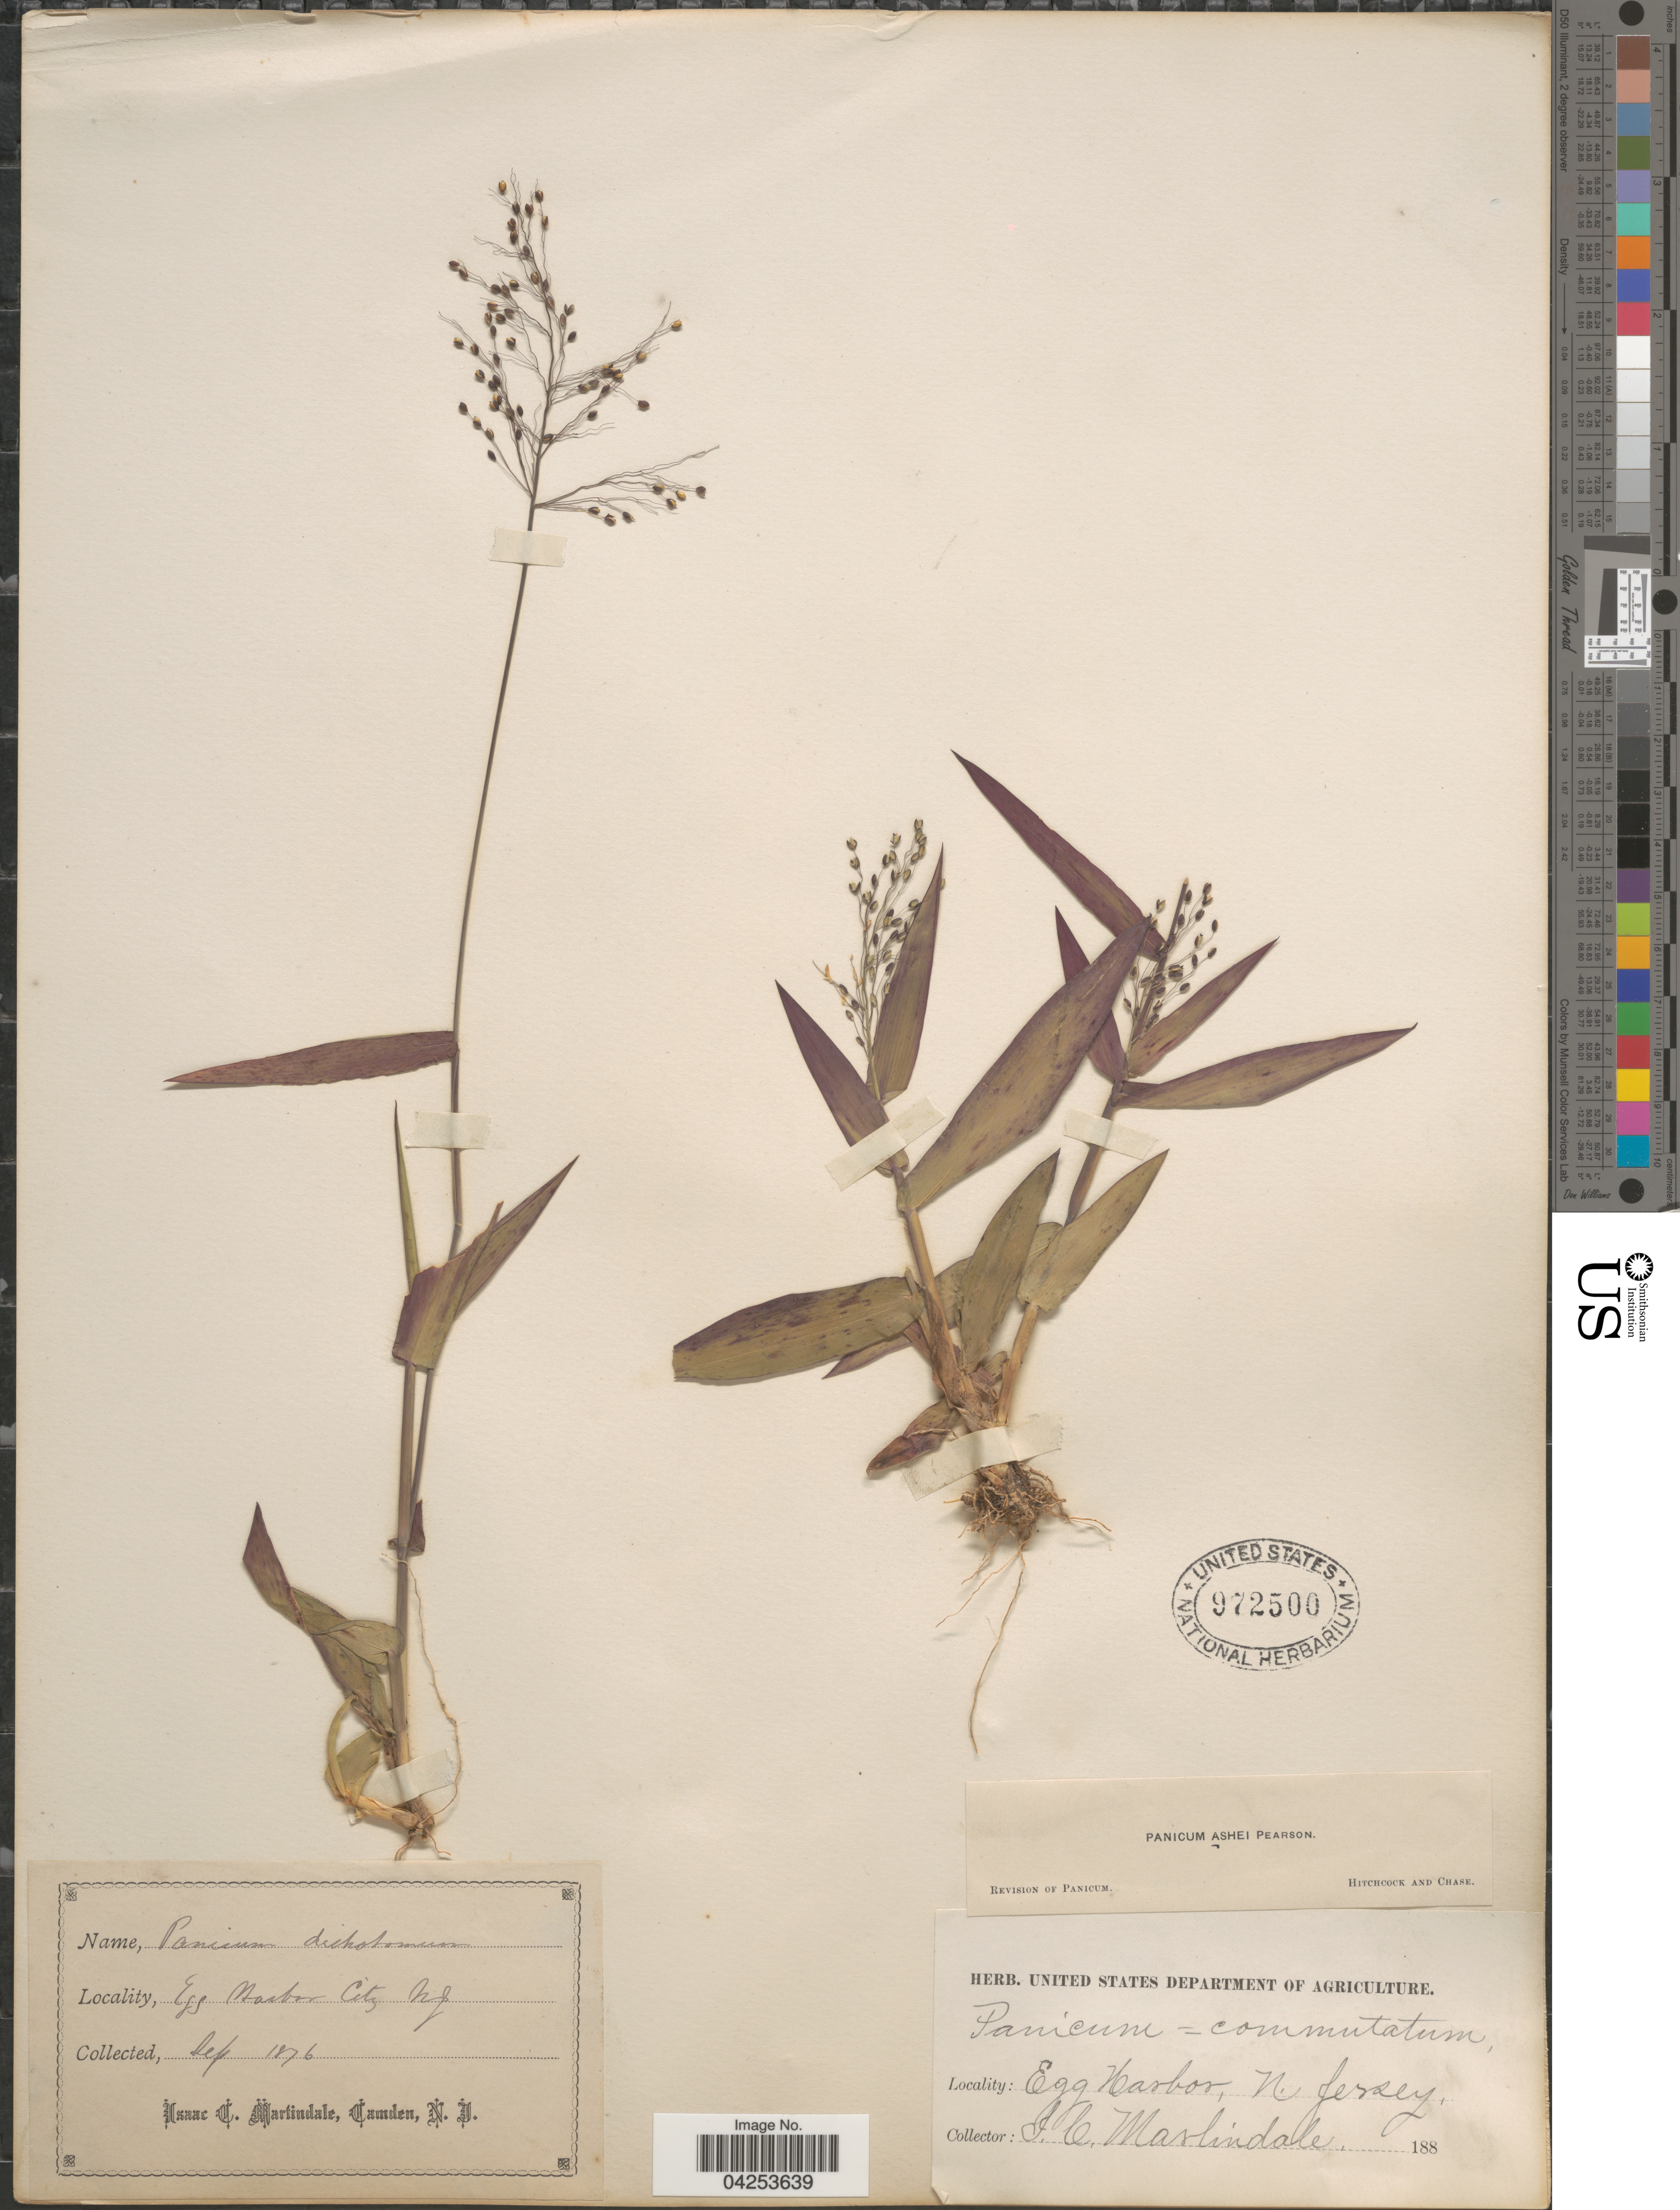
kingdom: Plantae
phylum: Tracheophyta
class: Liliopsida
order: Poales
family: Poaceae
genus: Dichanthelium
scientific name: Dichanthelium commutatum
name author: (Schult.) Gould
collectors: I. C. Martindale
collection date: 1876-09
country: United States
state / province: New Jersey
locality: Egg Harbor City.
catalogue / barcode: US 972500